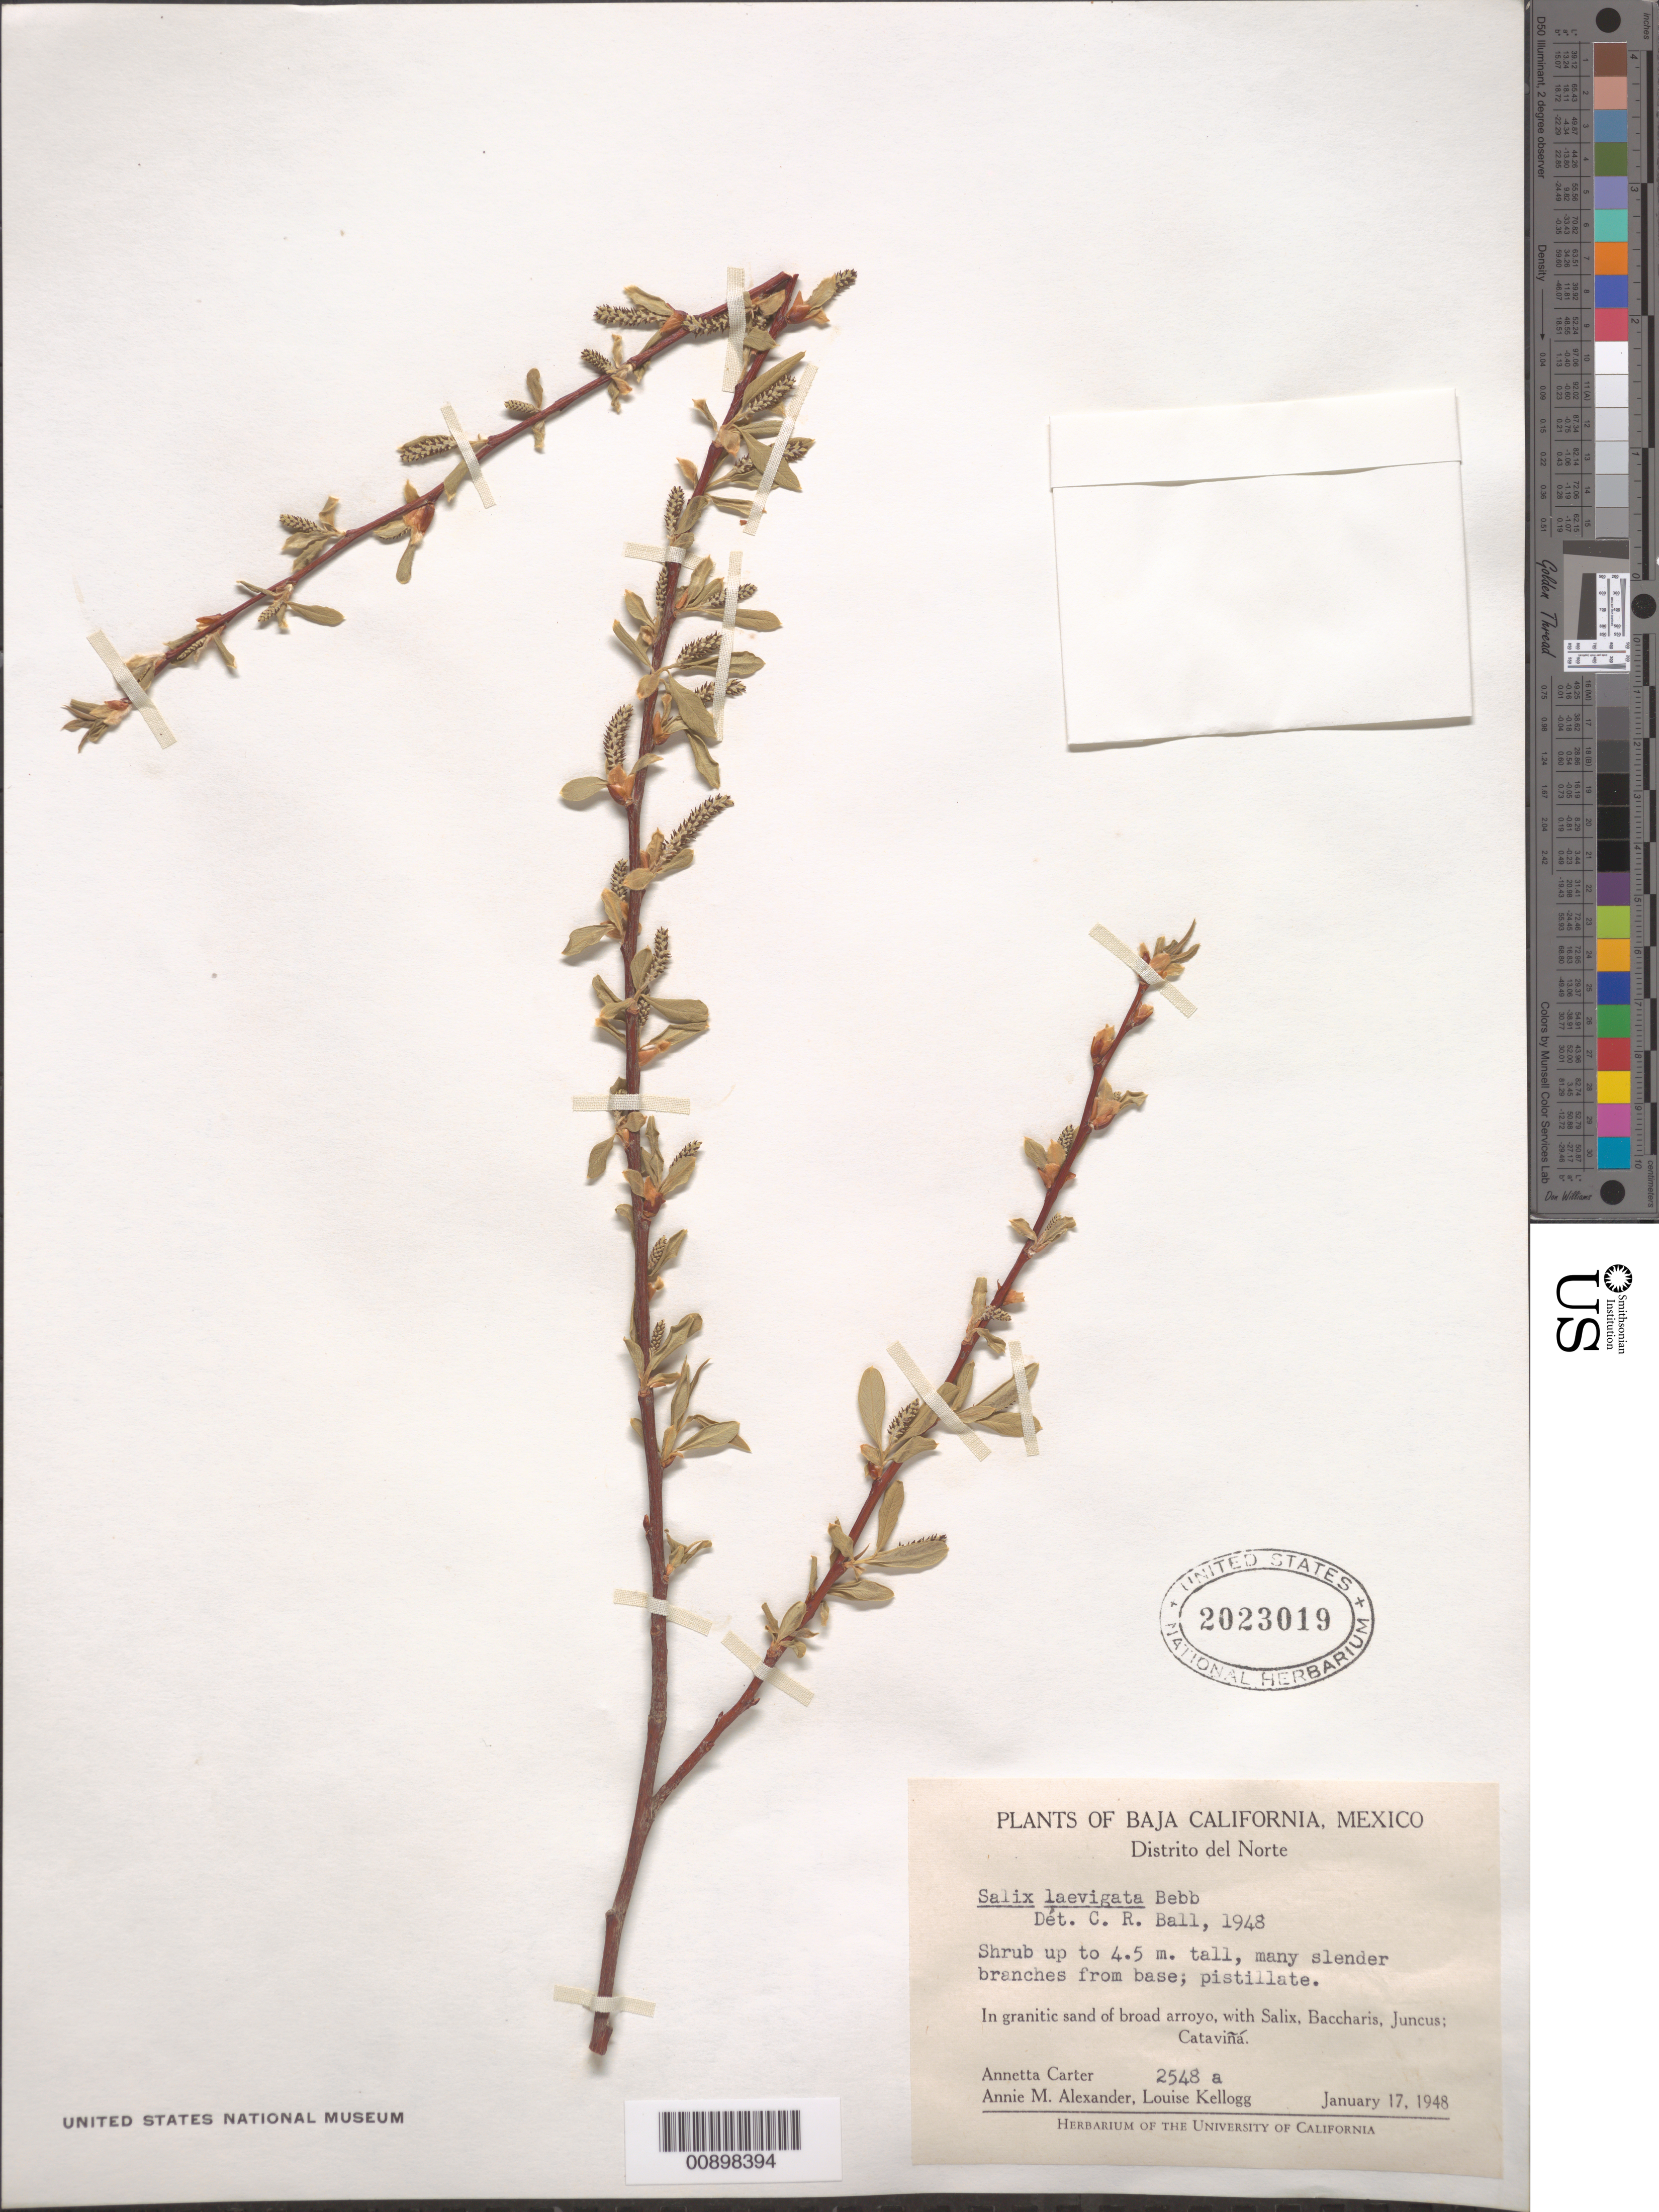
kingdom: Plantae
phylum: Tracheophyta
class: Magnoliopsida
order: Malpighiales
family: Salicaceae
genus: Salix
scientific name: Salix laevigata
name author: Bebb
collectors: A. Carter, A. M. Alexander & L. Kellogg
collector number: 2548 a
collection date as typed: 17 Jan 1948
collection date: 1948-01-17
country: Mexico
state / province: Baja California Norte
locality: Cataviña, Baja California, Distrito Norte.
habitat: In granitic sand of broad arroyo, with Salix, Baccharis, Juncus.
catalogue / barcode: US 2023019